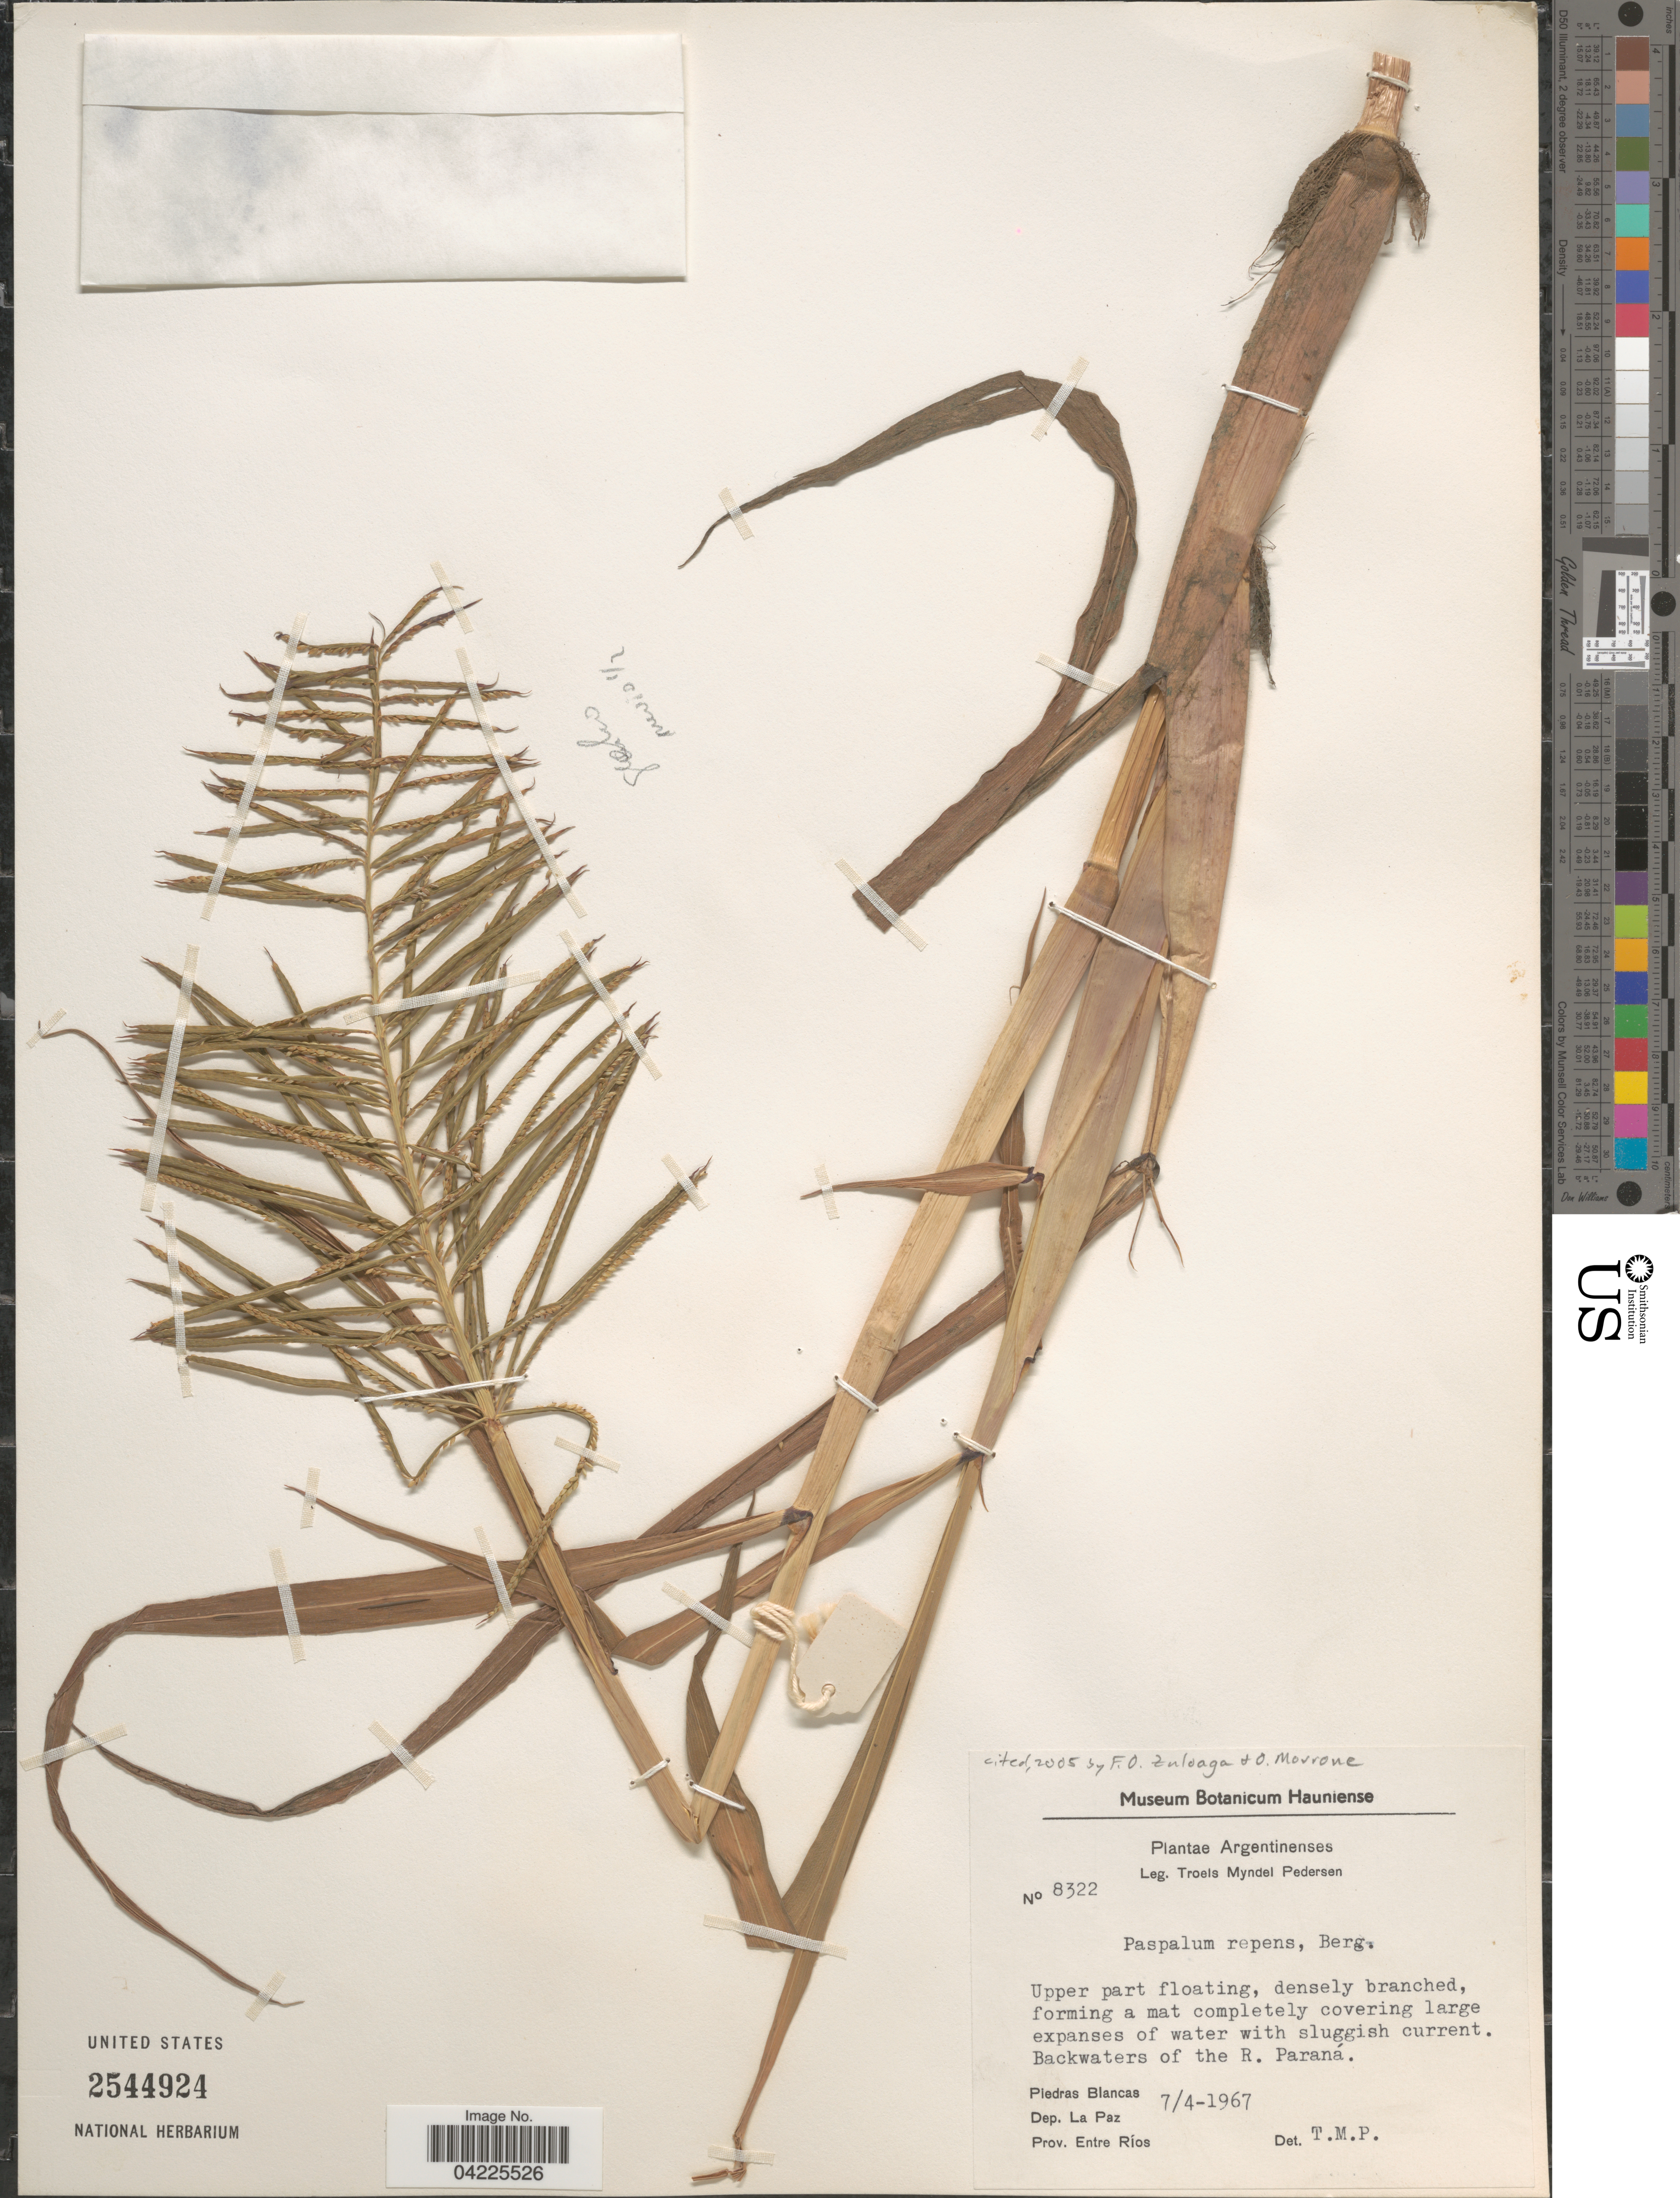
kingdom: Plantae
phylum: Tracheophyta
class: Liliopsida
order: Poales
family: Poaceae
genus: Paspalum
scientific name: Paspalum repens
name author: P.J. Bergius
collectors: T. Pederson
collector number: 8322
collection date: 1967-04-07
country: Argentina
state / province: Entre Rios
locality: Backwaters of the R. Paraná. Piedras Blancas. Dep. La Paz.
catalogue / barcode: US 2544924